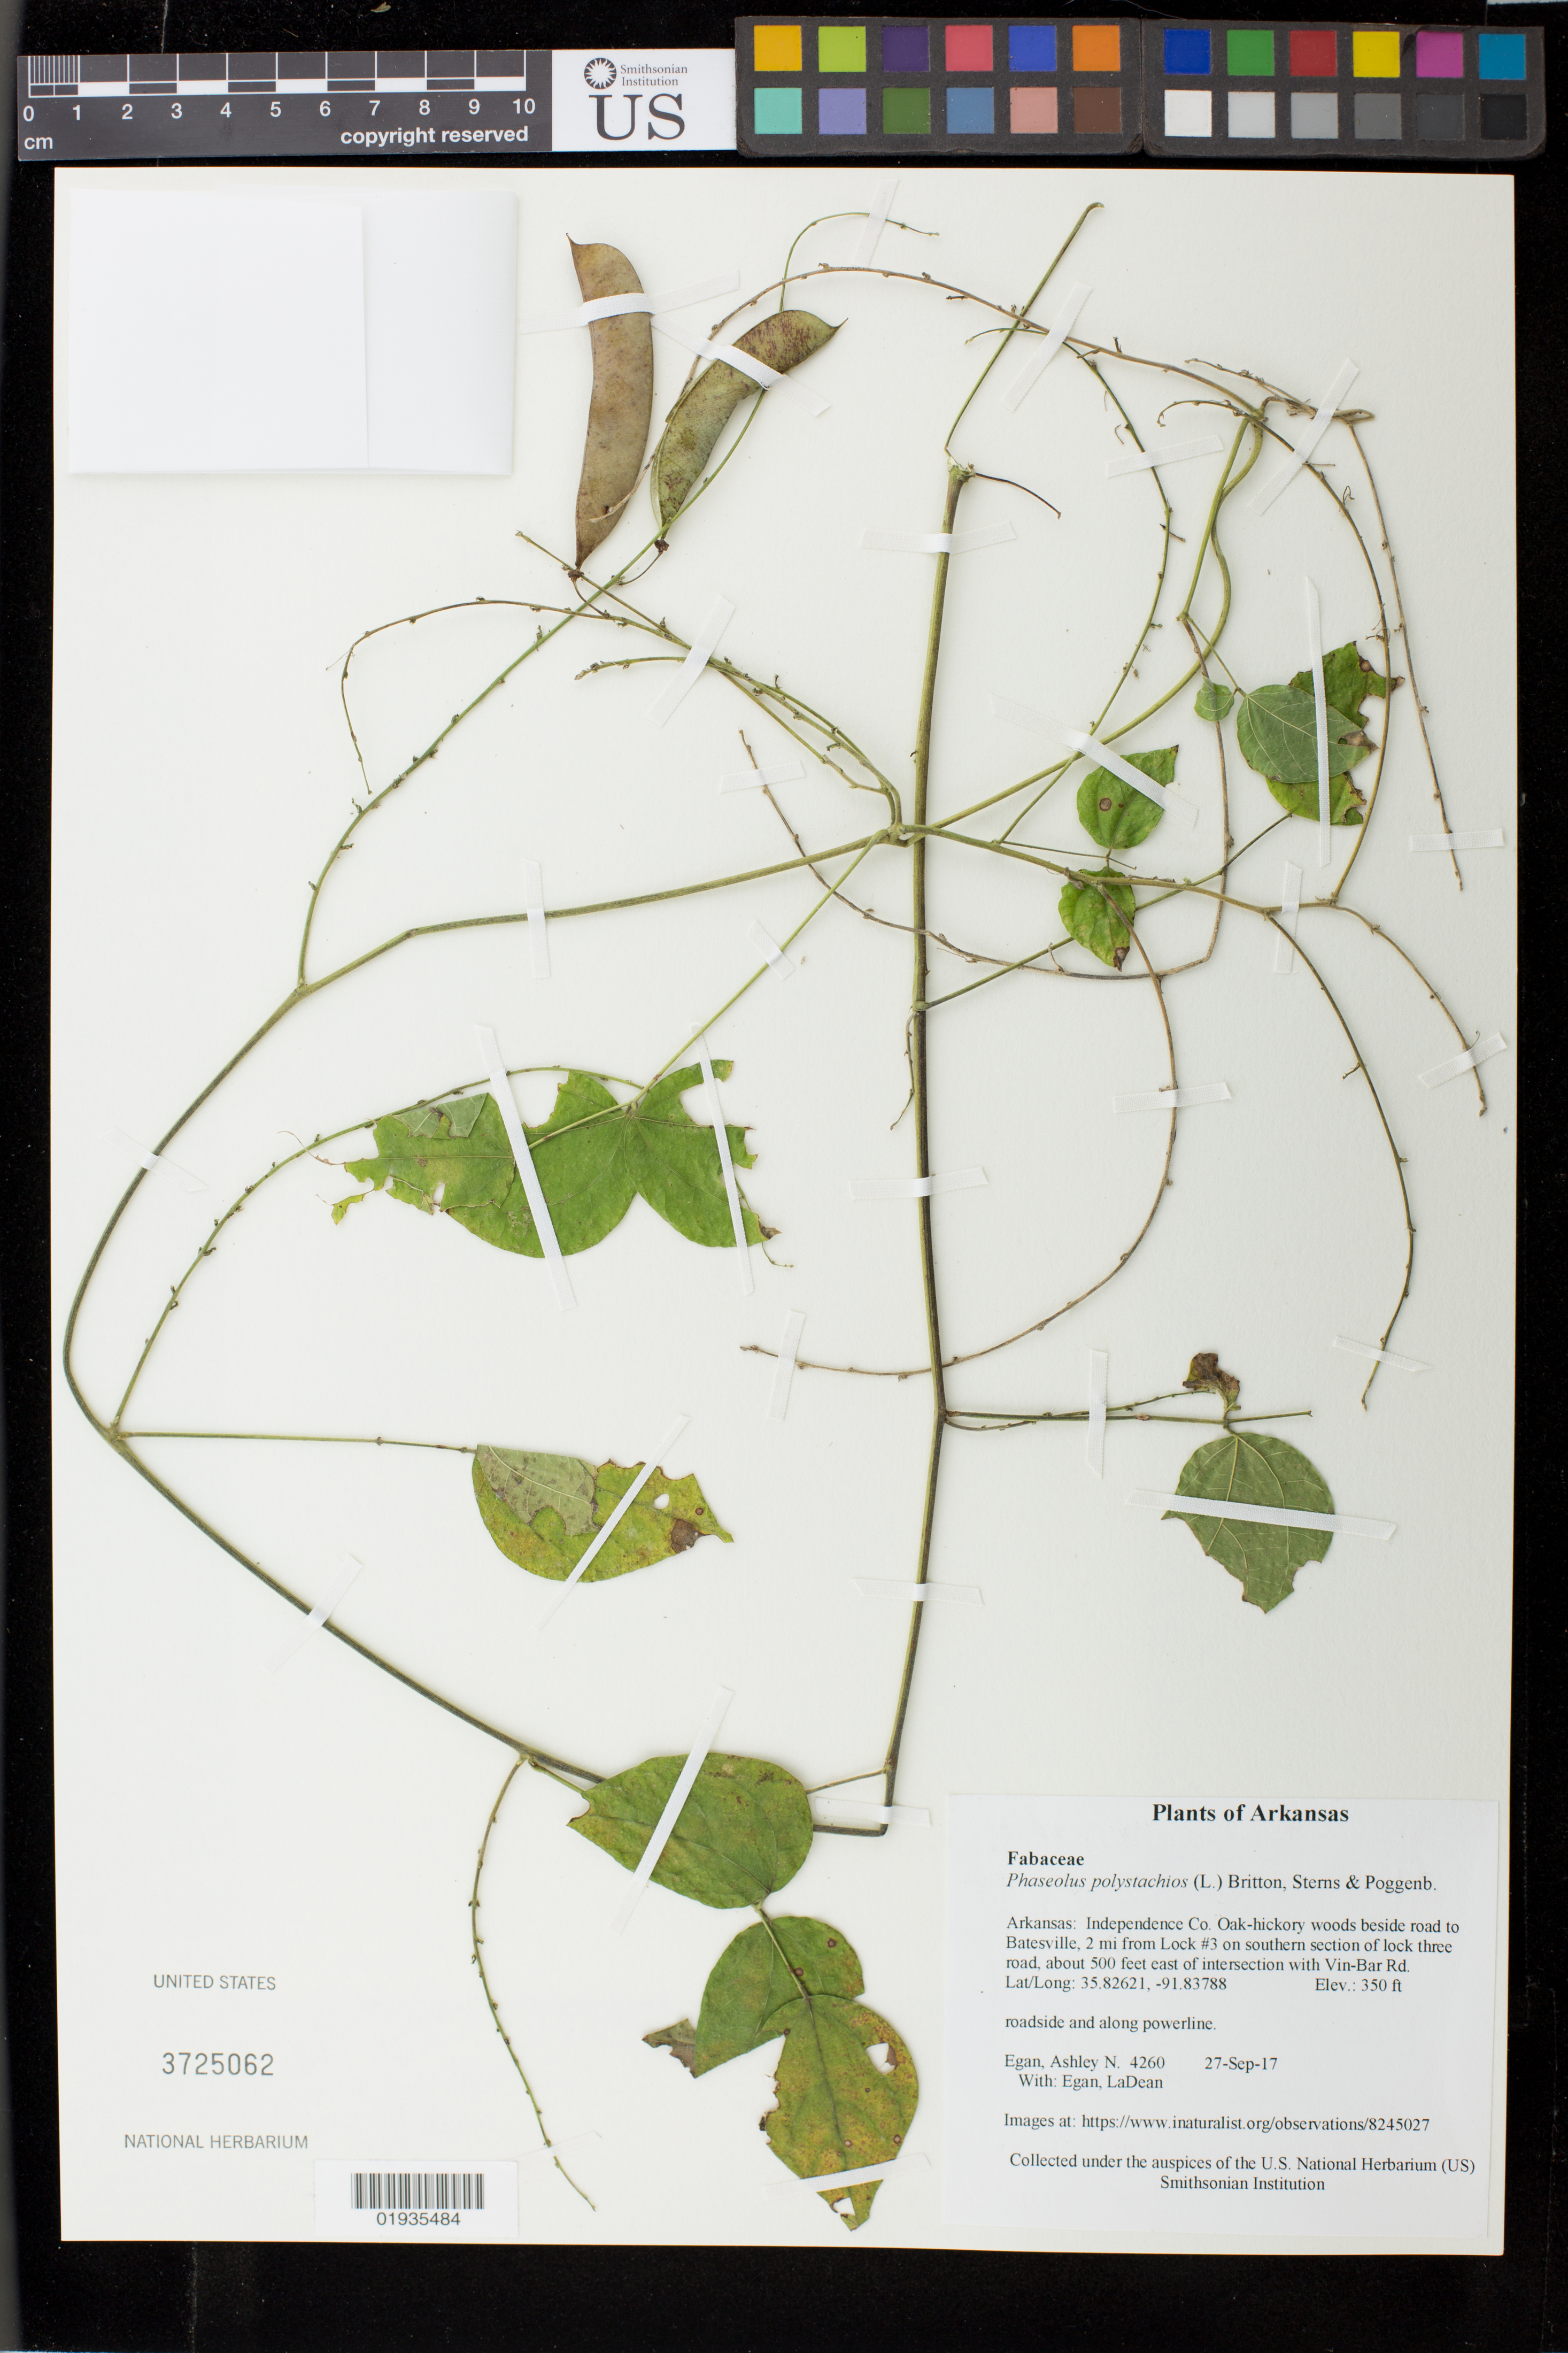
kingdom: Plantae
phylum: Tracheophyta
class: Magnoliopsida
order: Fabales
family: Fabaceae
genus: Phaseolus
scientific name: Phaseolus polystachios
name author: (L.) Britton, Stearns & Poggenb.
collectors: A. N. Egan & L. Egan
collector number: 4260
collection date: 2017-09-27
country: United States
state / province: Arkansas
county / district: Independence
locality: Oak-hickory woods beside road to Batesville, 2 mi from Lock #3 on southern section of lock three road, about 500 feet east of intersection with Vin-Bar Rd.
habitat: roadside and along powerline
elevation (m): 107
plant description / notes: https://www.inaturalist.org/observations/8245027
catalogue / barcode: US 3725062